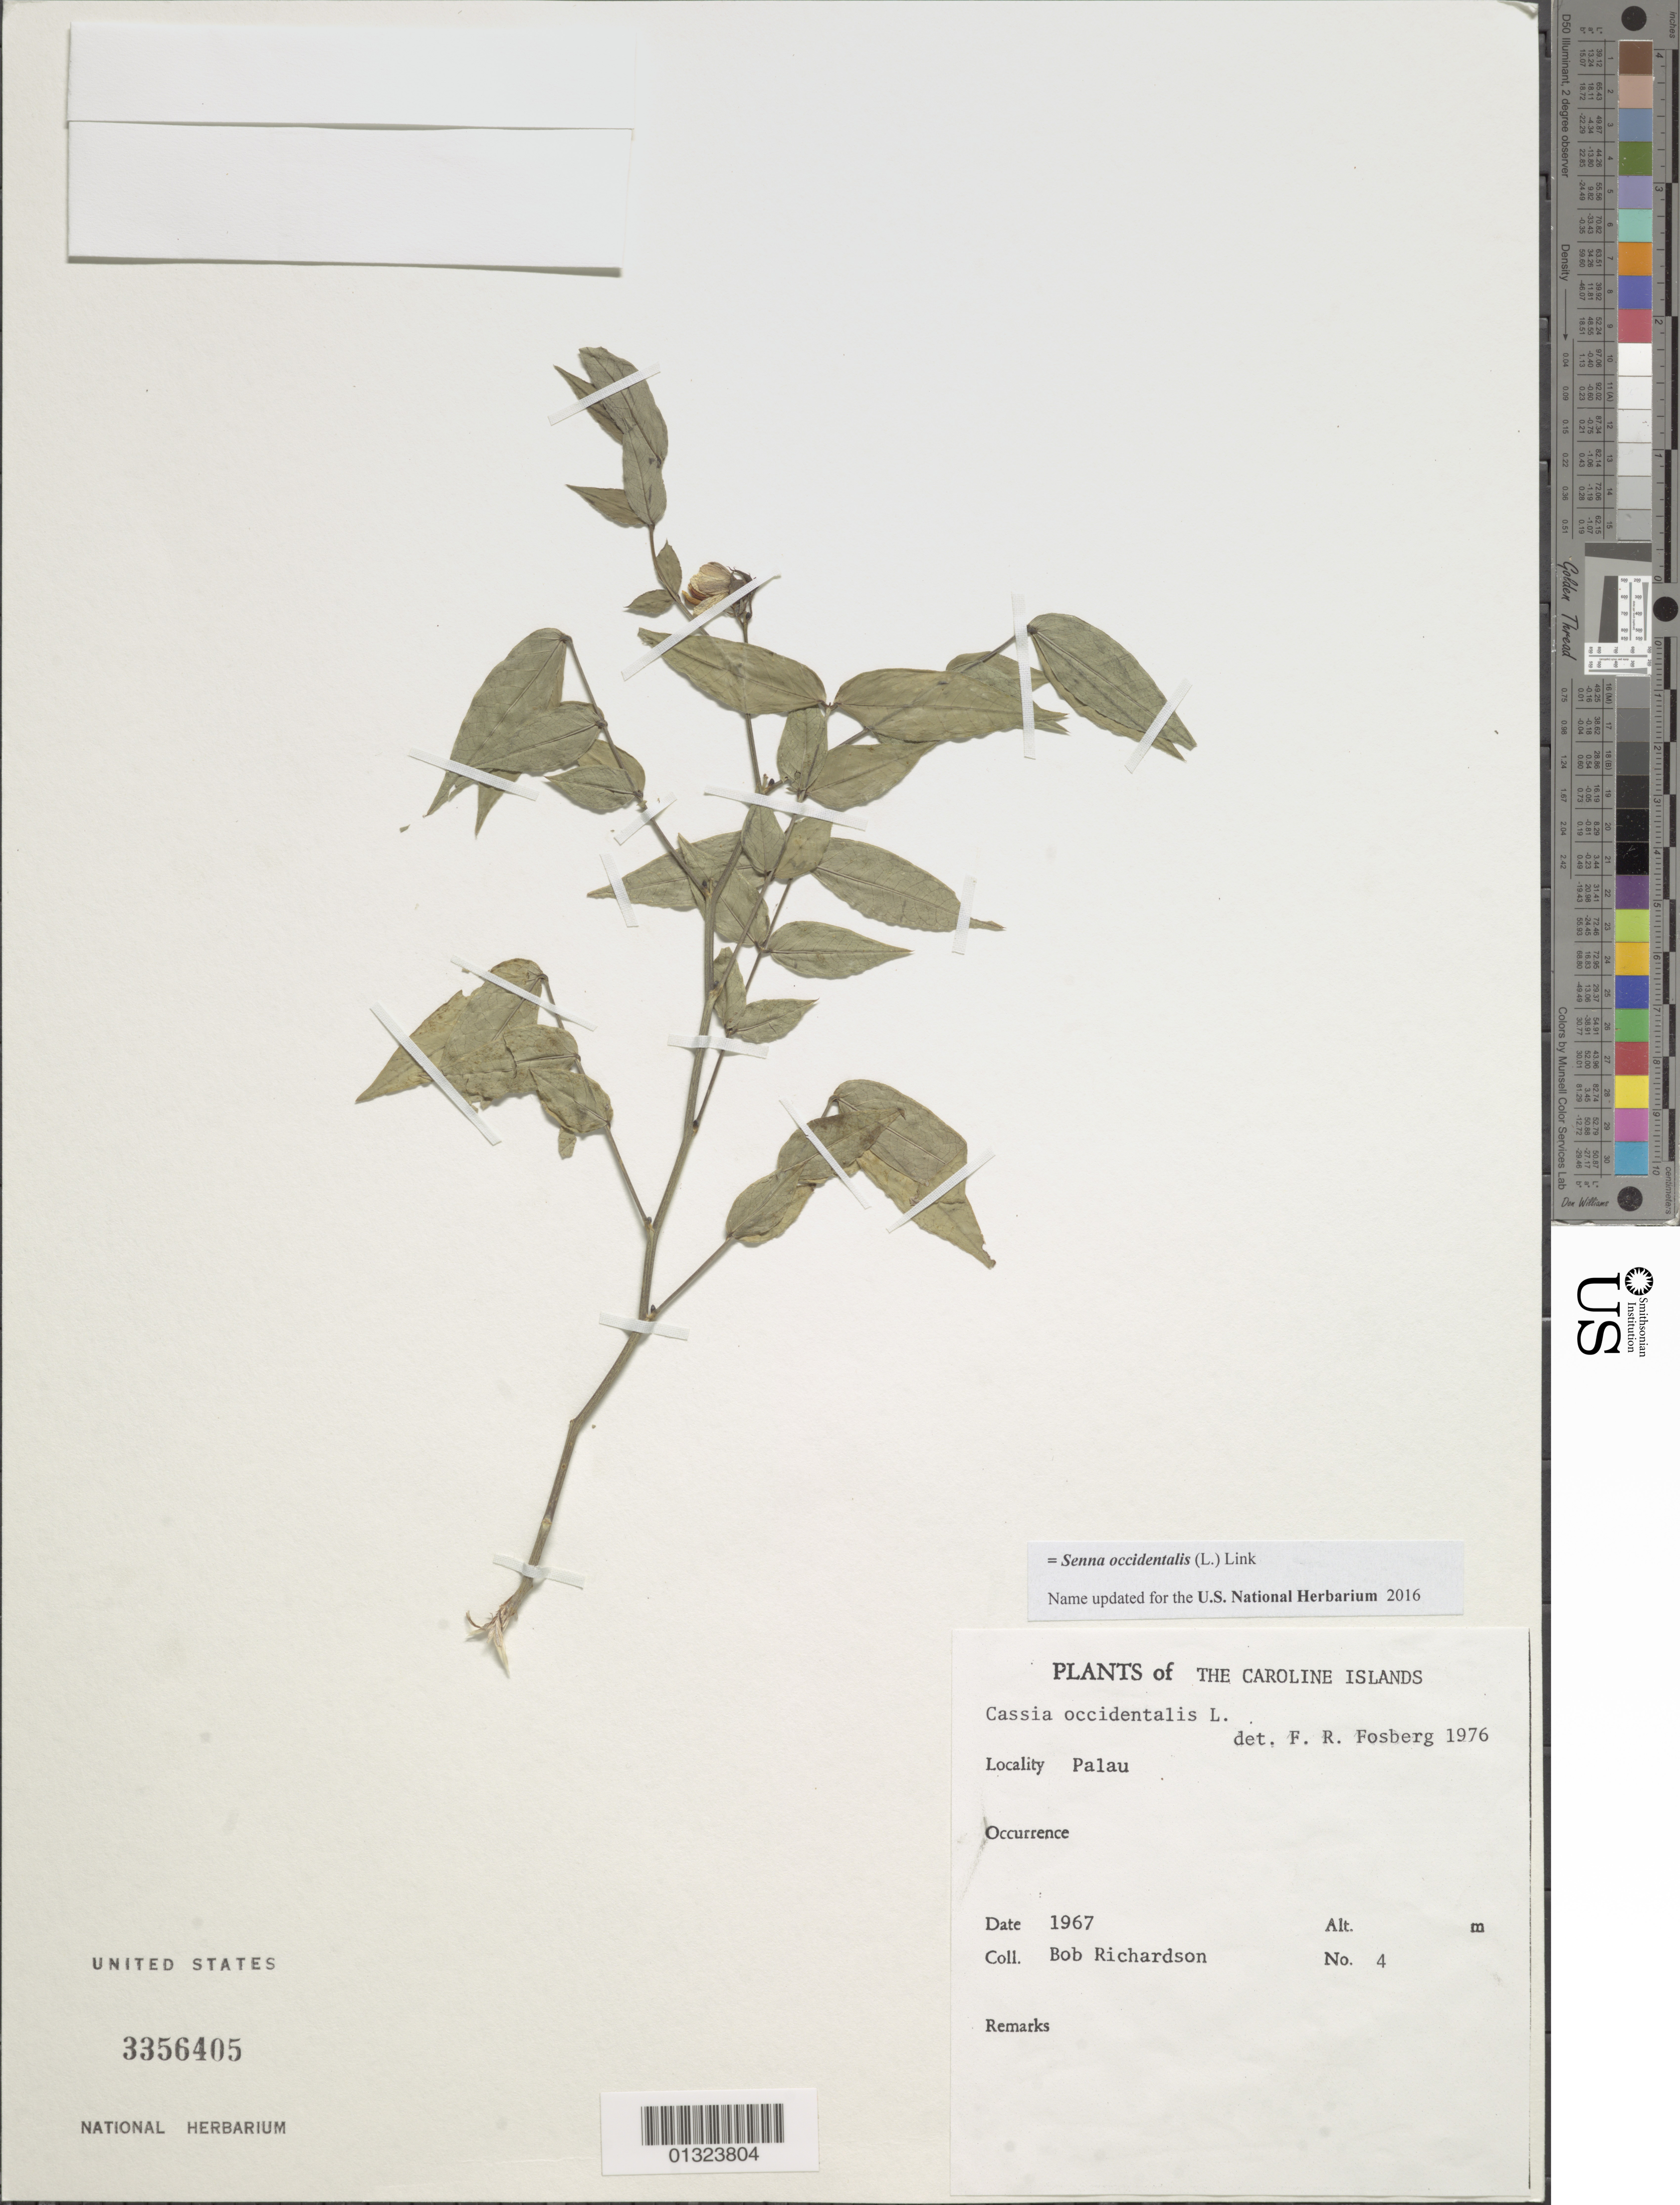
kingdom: Plantae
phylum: Tracheophyta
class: Magnoliopsida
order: Fabales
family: Fabaceae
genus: Senna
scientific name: Senna occidentalis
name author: (L.) Link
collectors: B. Richardson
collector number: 4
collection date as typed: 1967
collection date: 1967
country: Palau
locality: Palau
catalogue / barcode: US 3356405